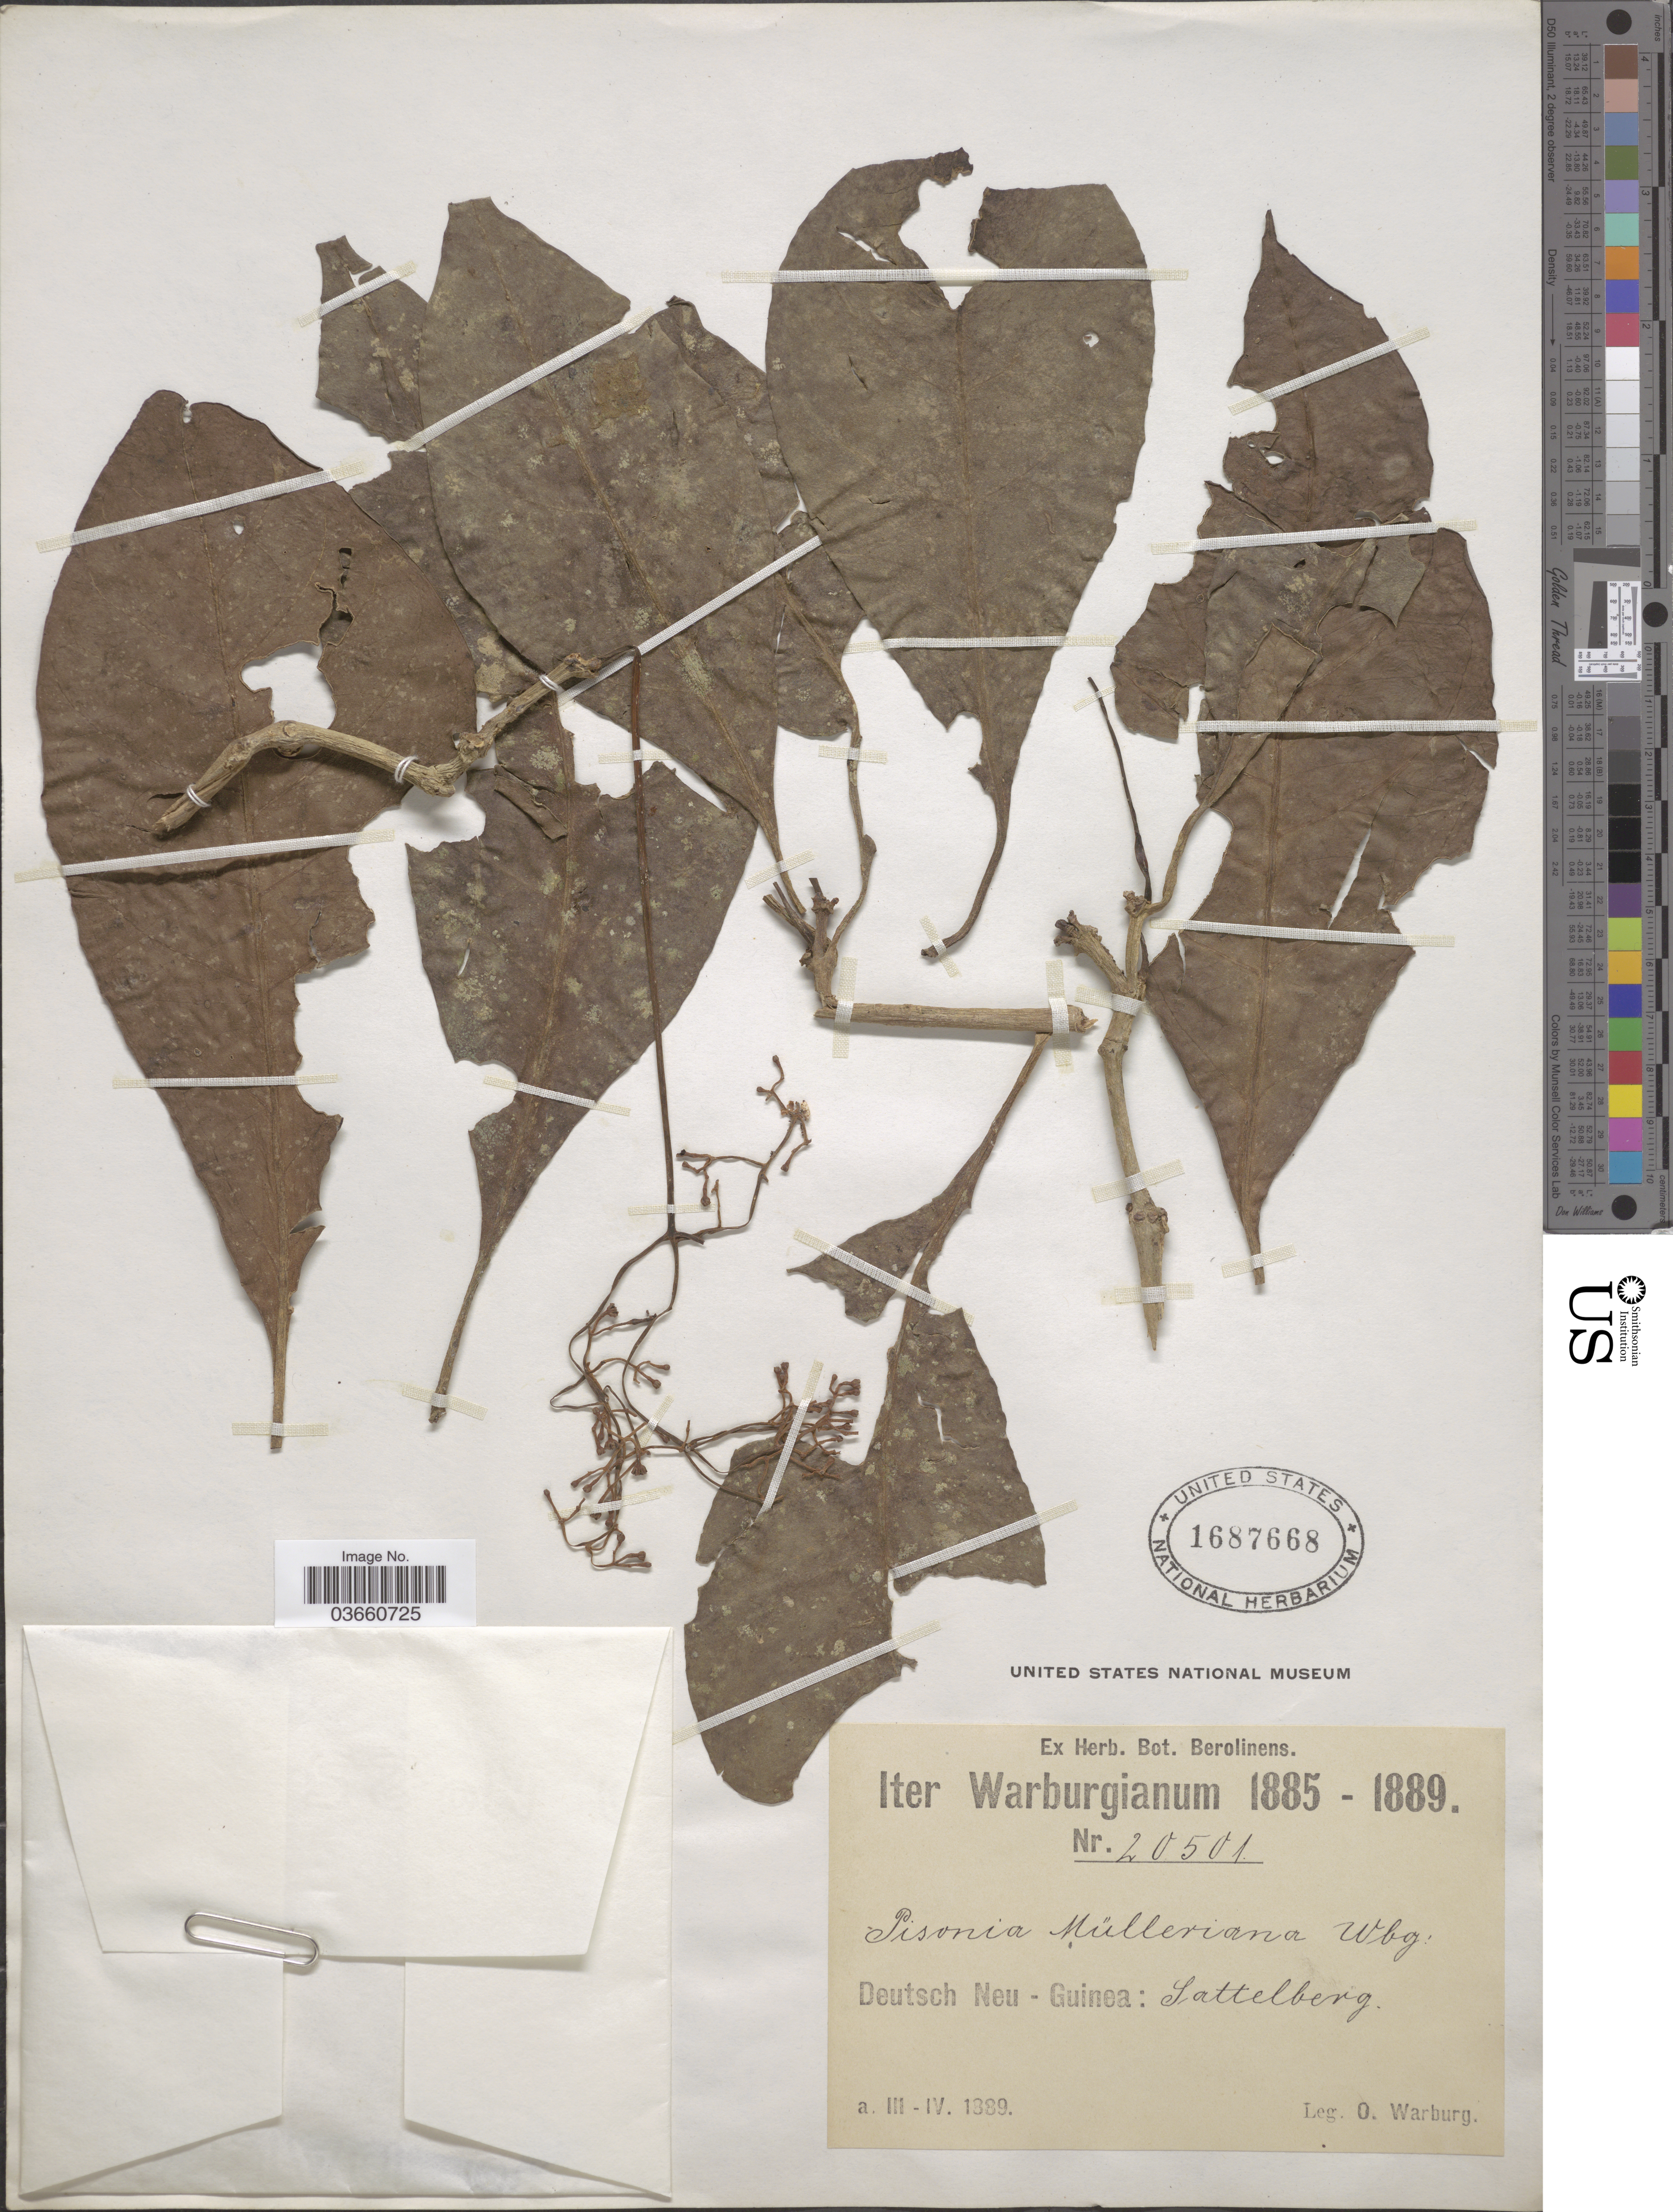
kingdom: Plantae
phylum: Tracheophyta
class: Magnoliopsida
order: Caryophyllales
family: Nyctaginaceae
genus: Ceodes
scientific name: Ceodes muelleriana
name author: (Warb.) Rossetto & Caraballo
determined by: Wagner, W. L., (BOT), Smithsonian Institution - National Museum of Natural History (UNITED STATES)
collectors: O. Warburg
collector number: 20501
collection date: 1889-03/1889-04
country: Papua New Guinea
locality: Deutsch Neu-Guinea: Sattelberg.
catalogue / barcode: US 1687668